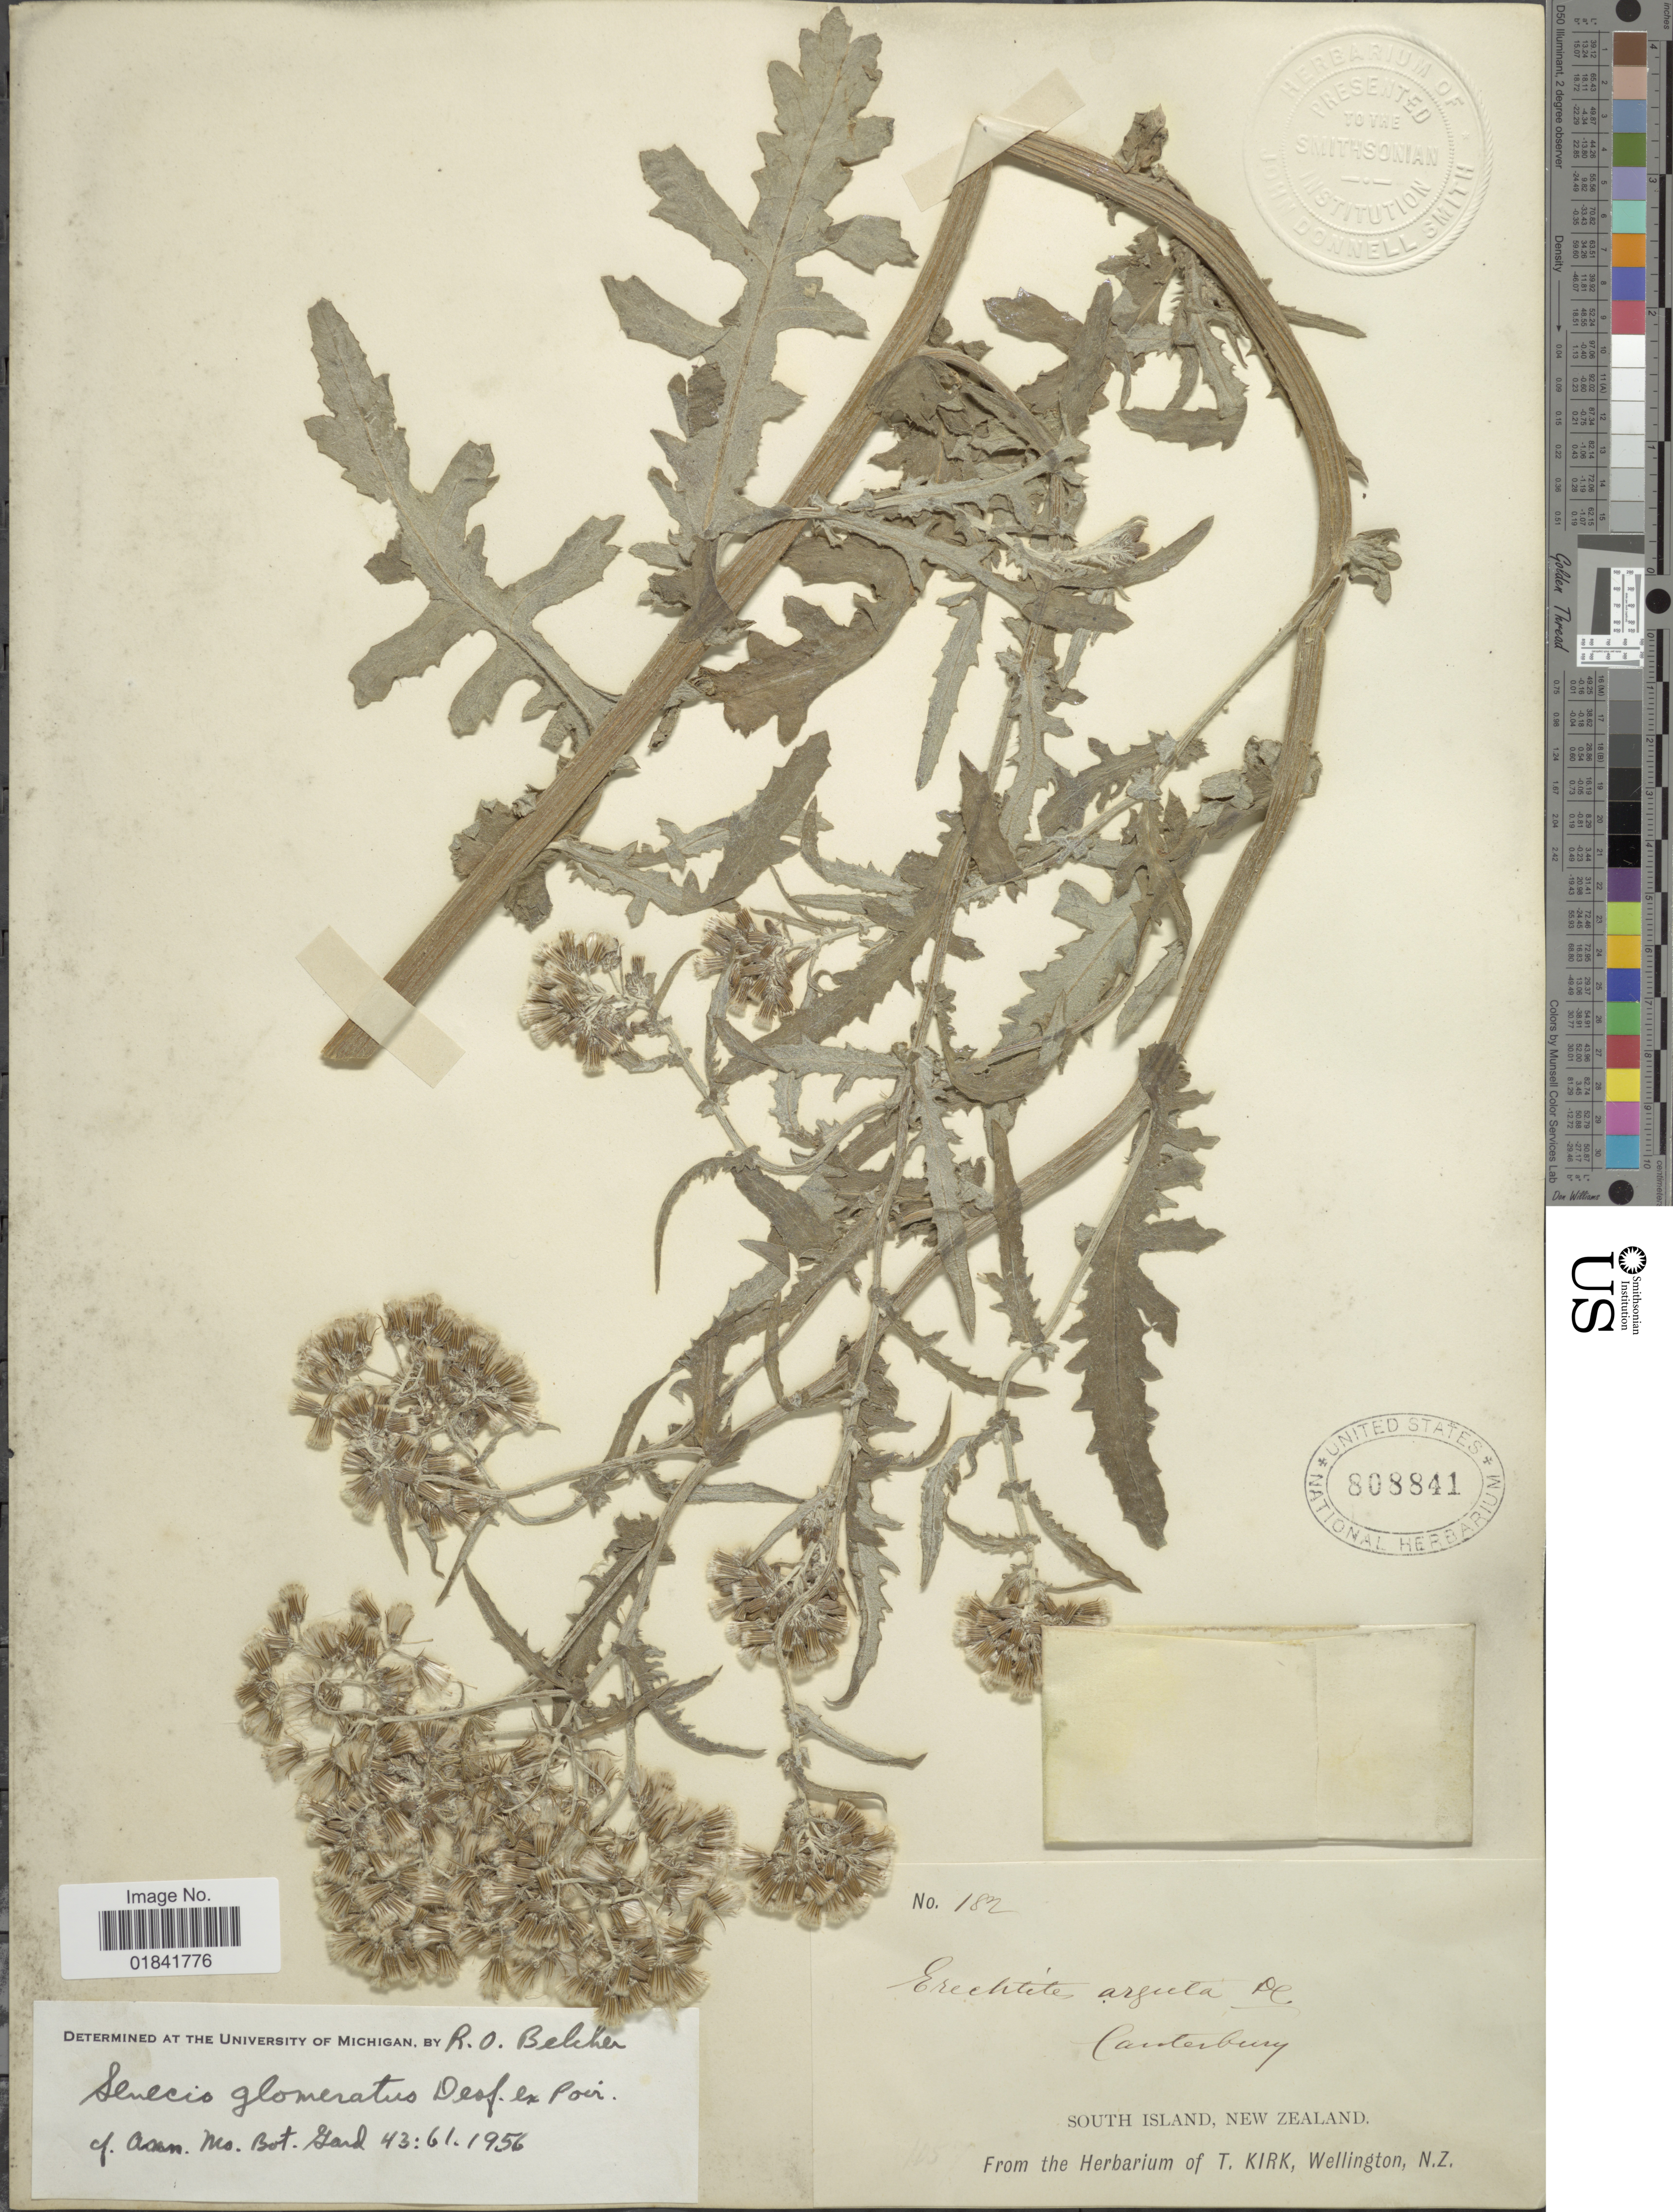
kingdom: Plantae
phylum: Tracheophyta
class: Magnoliopsida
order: Asterales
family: Asteraceae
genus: Senecio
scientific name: Senecio glomeratus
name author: Desf. ex Poir.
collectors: ex herb. T. Kirk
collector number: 182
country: New Zealand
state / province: Canterbury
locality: South Island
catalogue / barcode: US 808841